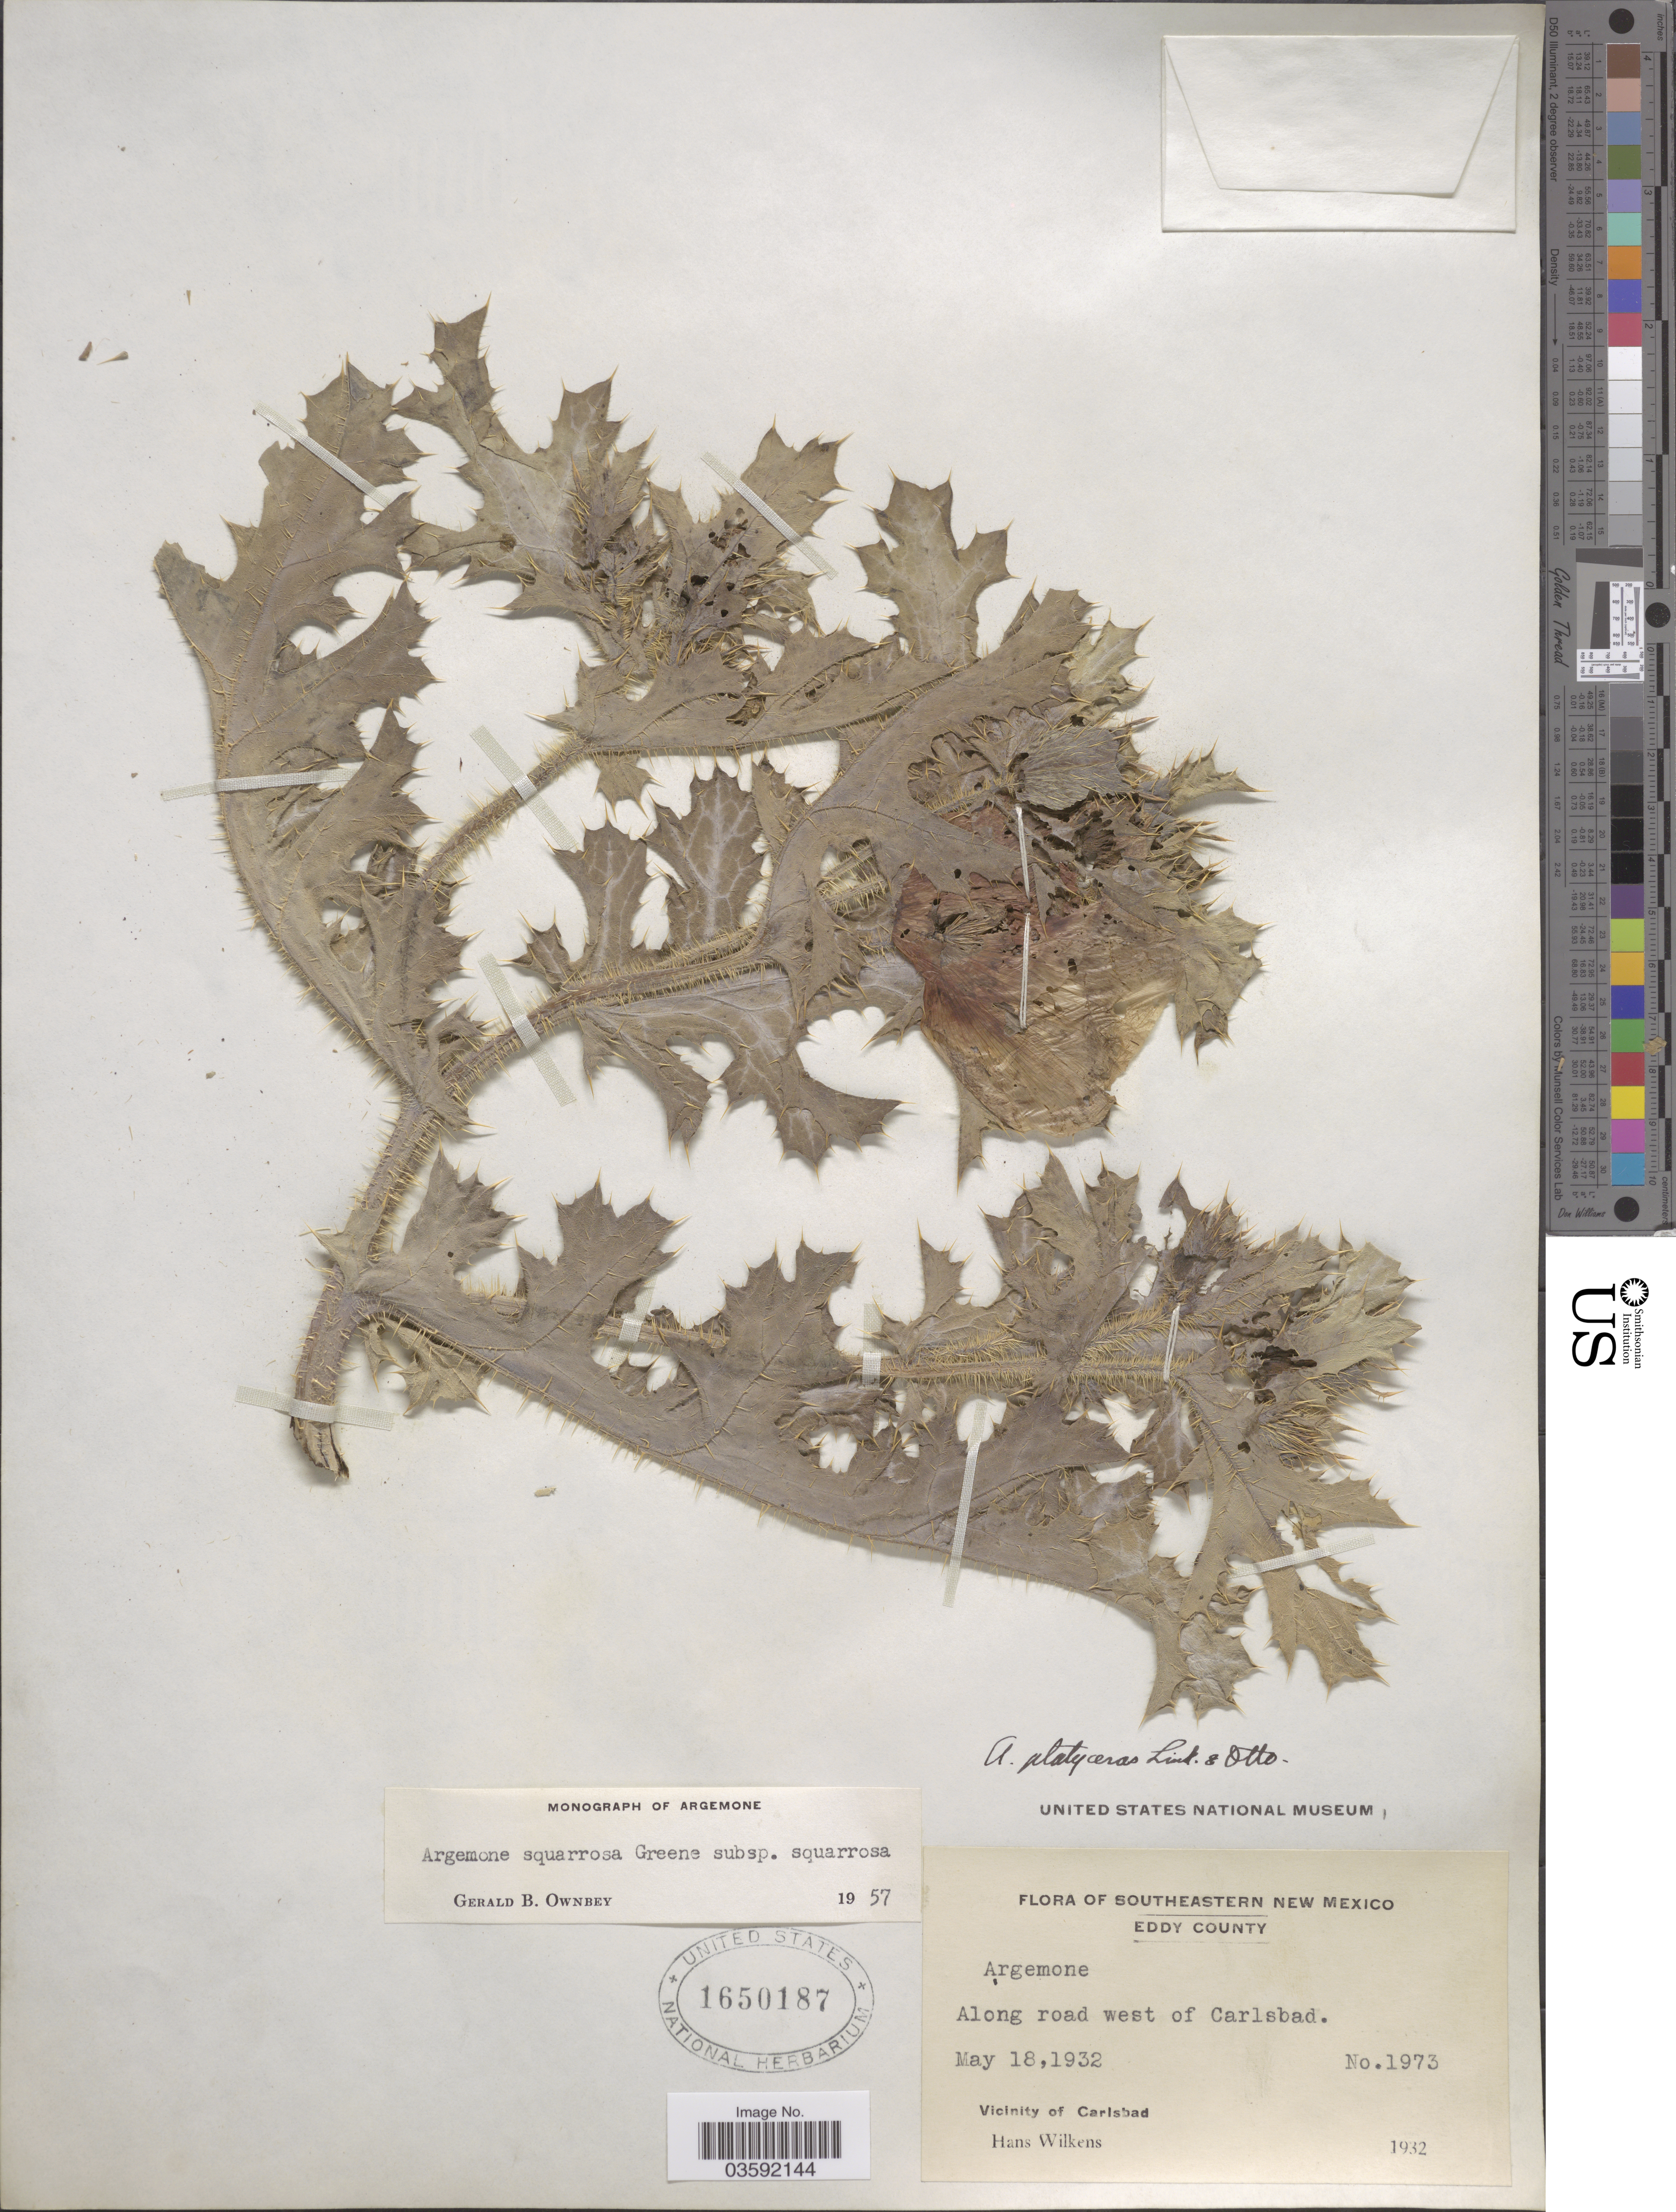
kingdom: Plantae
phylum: Tracheophyta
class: Magnoliopsida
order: Ranunculales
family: Papaveraceae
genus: Argemone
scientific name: Argemone squarrosa subsp. squarrosa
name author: Greene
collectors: H. Wilkens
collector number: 1973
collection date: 1932-05-18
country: United States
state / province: New Mexico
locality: Southeastern New Mexico. Eddy County. Along road west of Carlsbad. Vicinity of Carlsbad.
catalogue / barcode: US 1650187